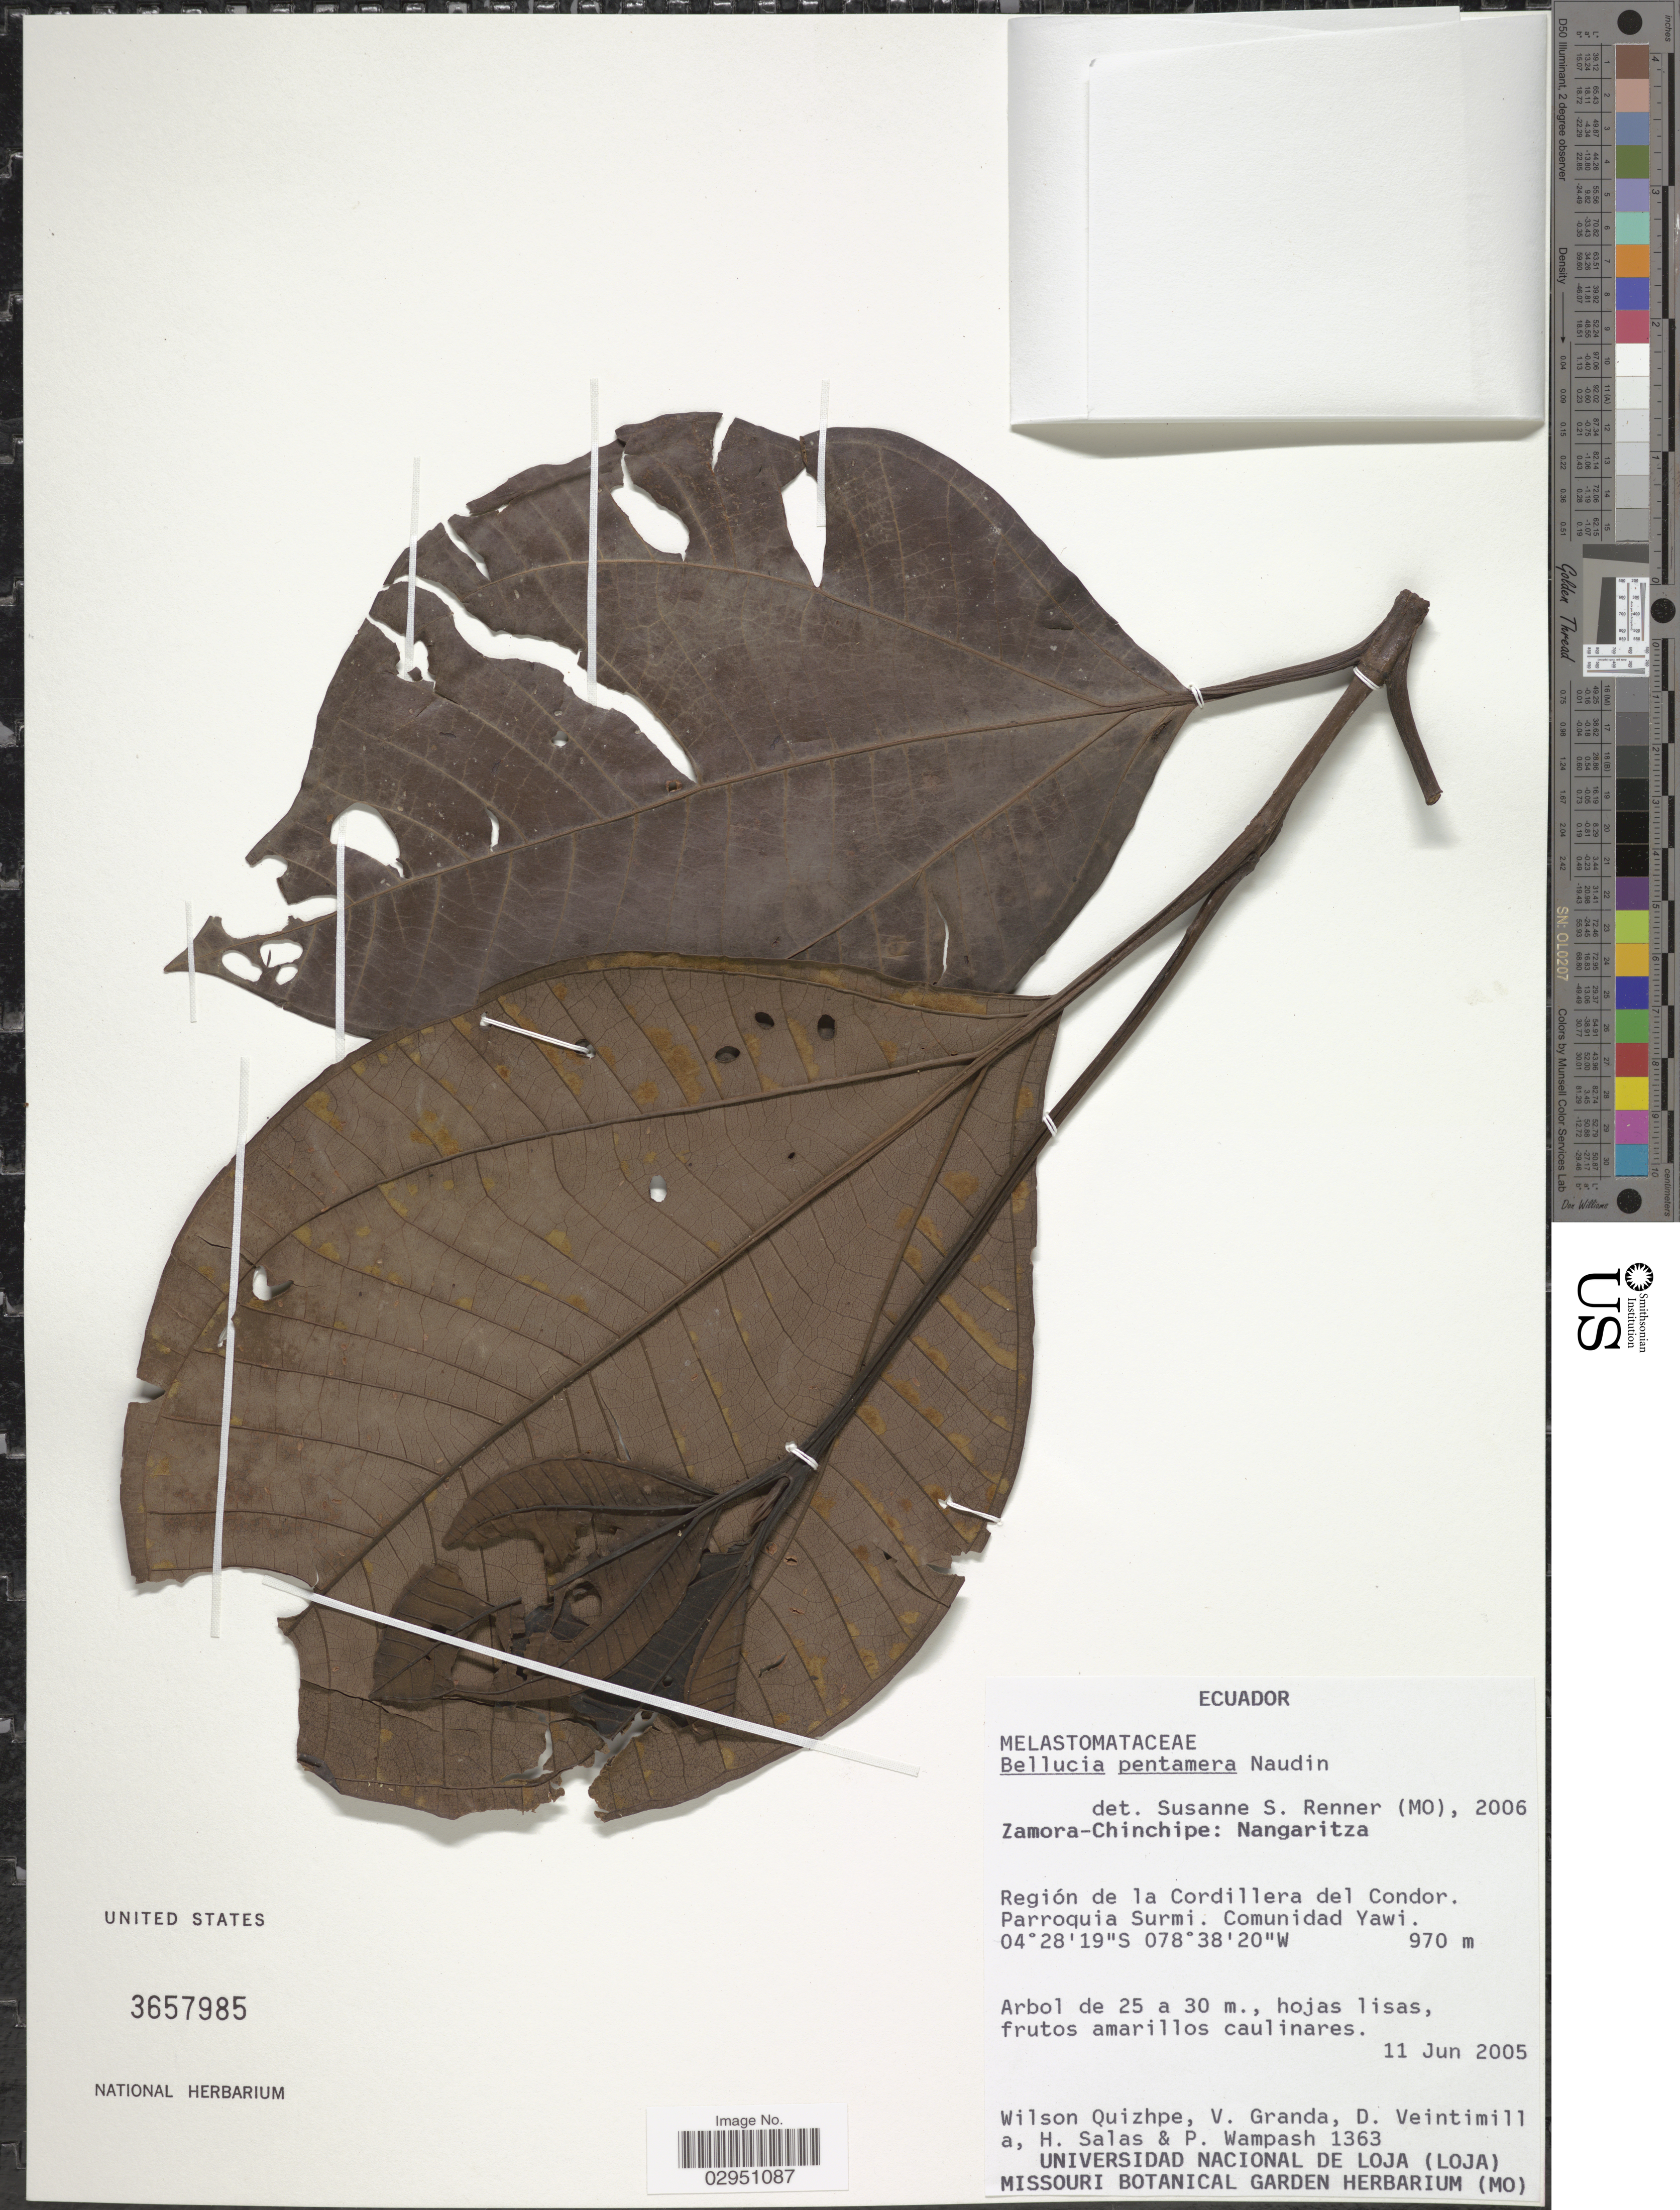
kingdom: Plantae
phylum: Tracheophyta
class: Magnoliopsida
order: Myrtales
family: Melastomataceae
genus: Bellucia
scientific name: Bellucia pentamera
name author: Naudin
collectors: W. Quizhpe, V. Granda, D. Veintimill, H. Salas & P. Wampash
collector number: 1363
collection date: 2005-06-11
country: Ecuador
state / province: Zamora-Chinchipe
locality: Nangaritza. Región de la Cordillera del Condor. Parroquia Surmi. Comunidad Yawi.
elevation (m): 970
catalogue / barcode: US 3657985